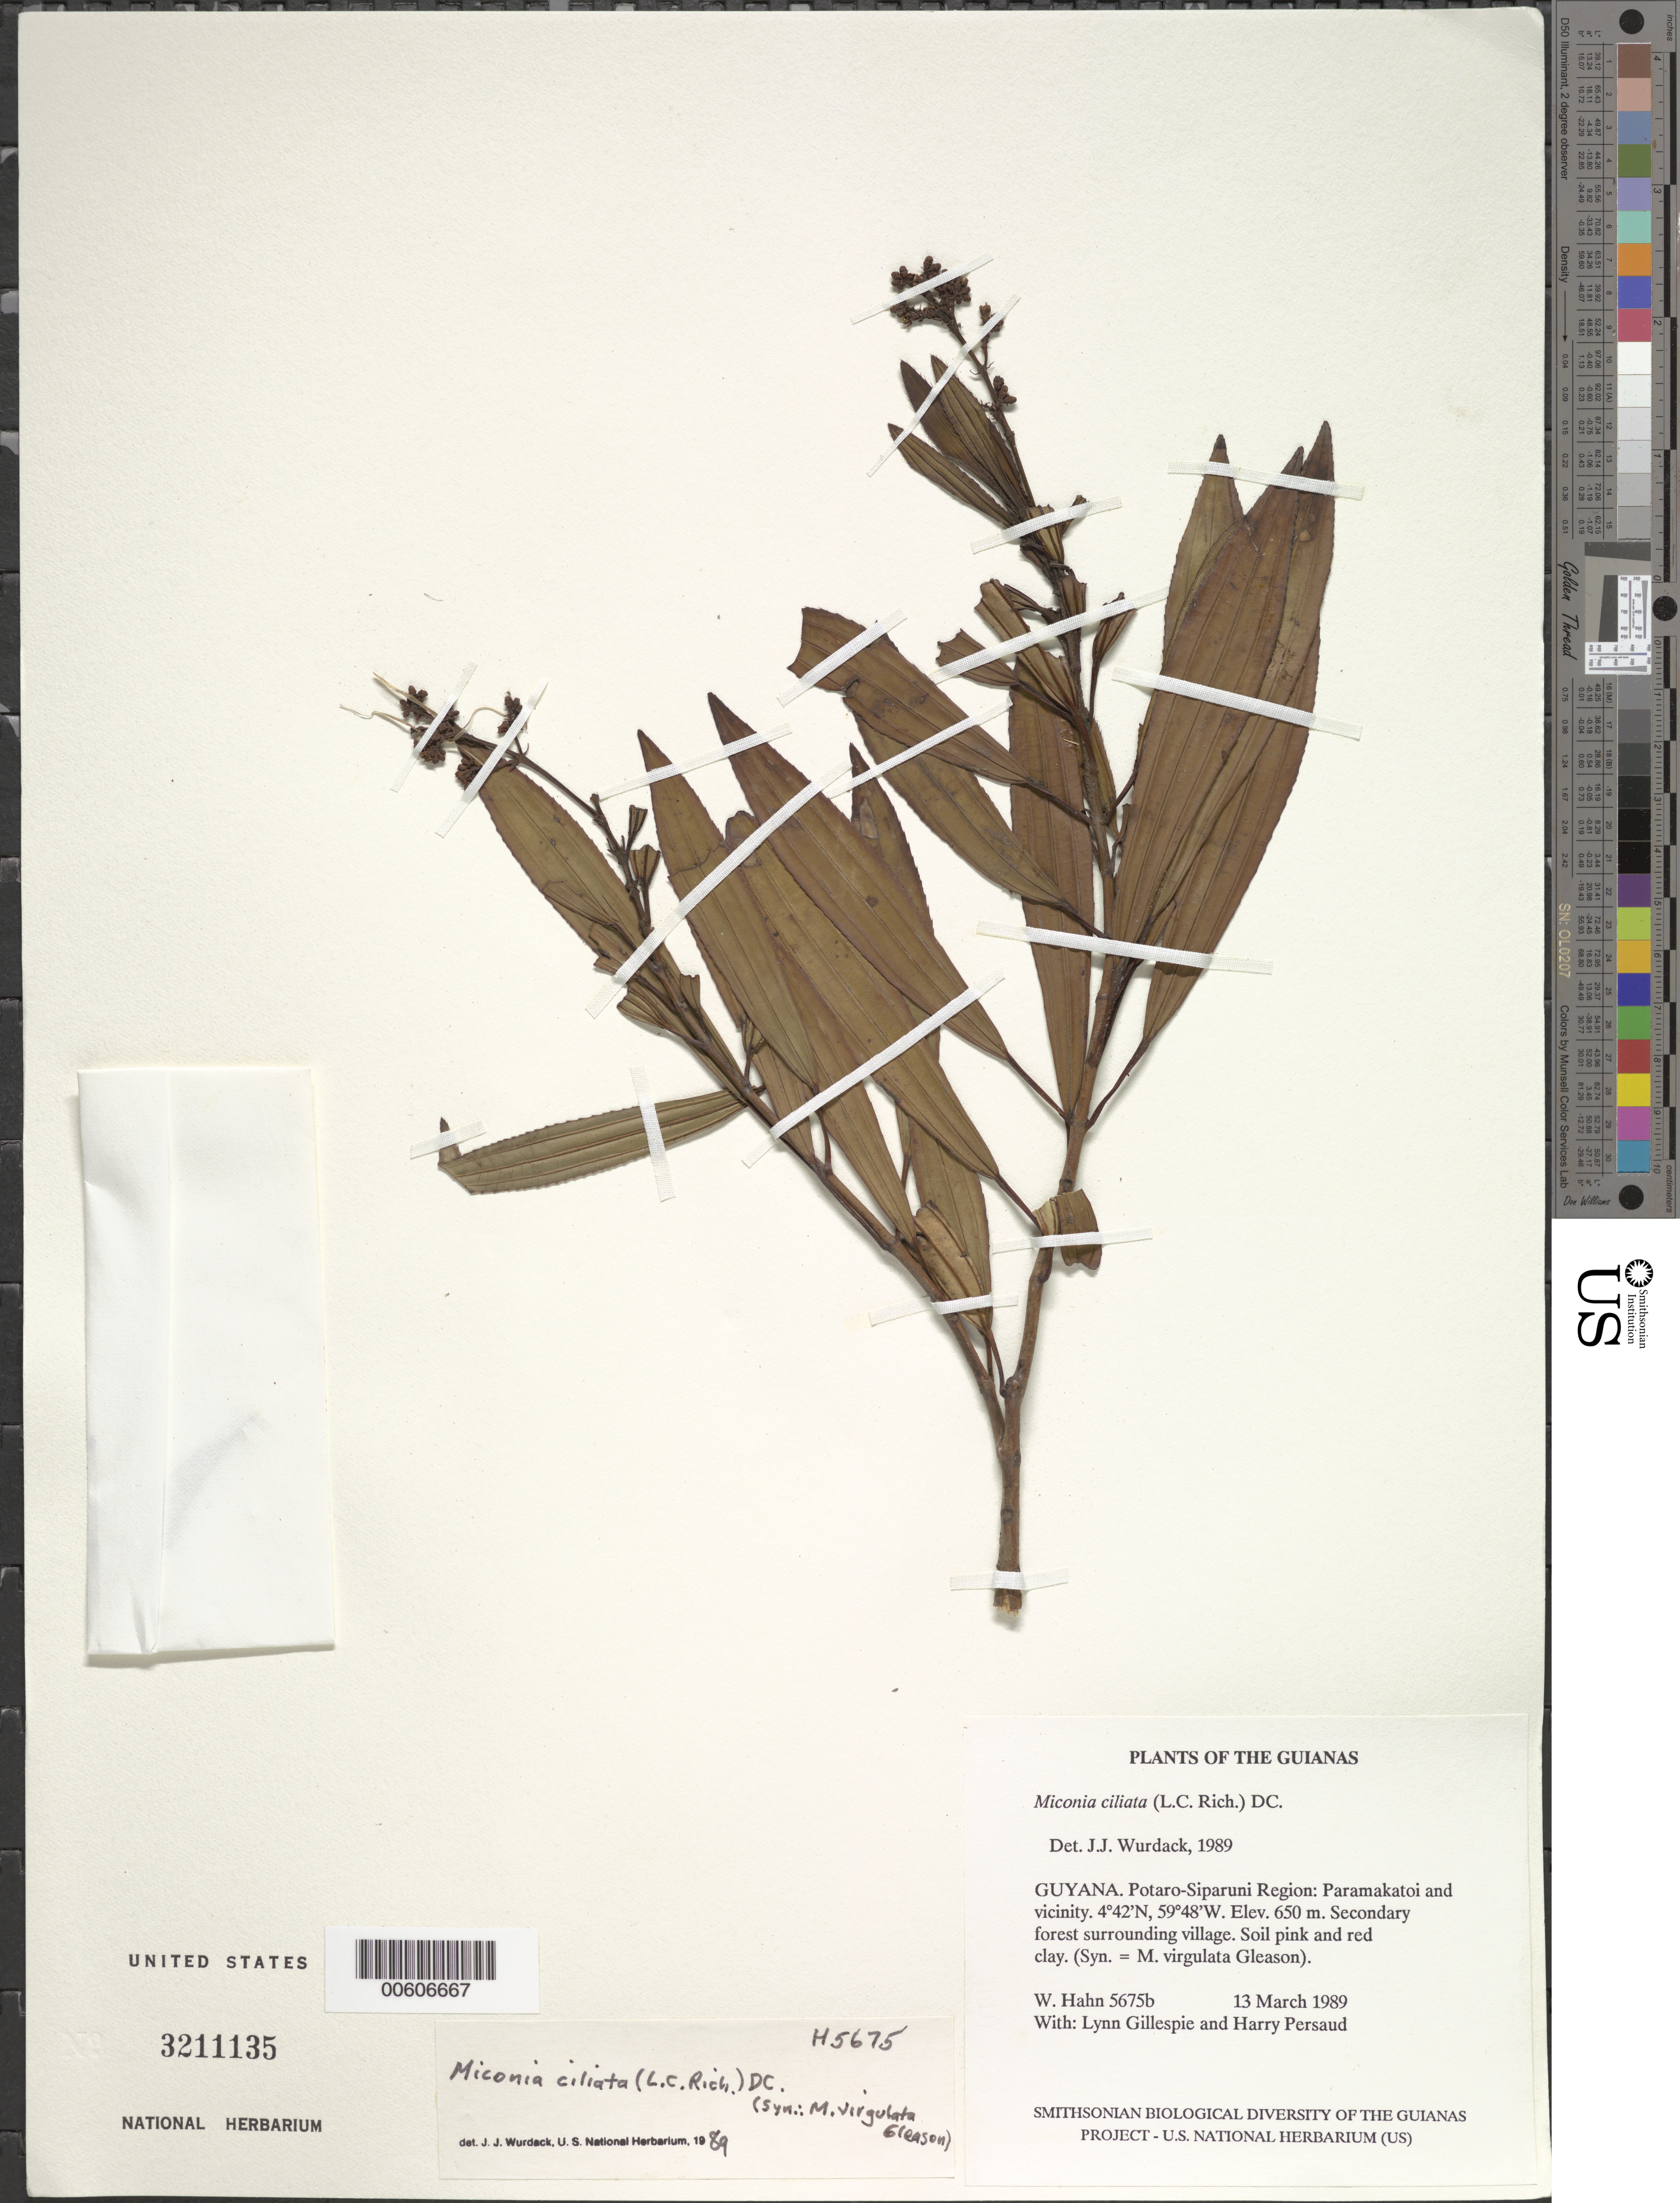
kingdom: Plantae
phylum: Tracheophyta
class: Magnoliopsida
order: Myrtales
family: Melastomataceae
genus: Miconia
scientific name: Miconia ciliata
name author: (Rich.) DC.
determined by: Wurdack, John J., (US), US (UNITED STATES)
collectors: W. Hahn, L. J. Gillespie & H. Persaud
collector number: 5675 b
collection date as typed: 13 March 1989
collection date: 1989-03-13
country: Guyana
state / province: Potaro-Siparuni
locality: Paramakatoi and vicinity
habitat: Secondary forest surrounding village. Soil pink and red clay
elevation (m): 650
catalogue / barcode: US 3211135